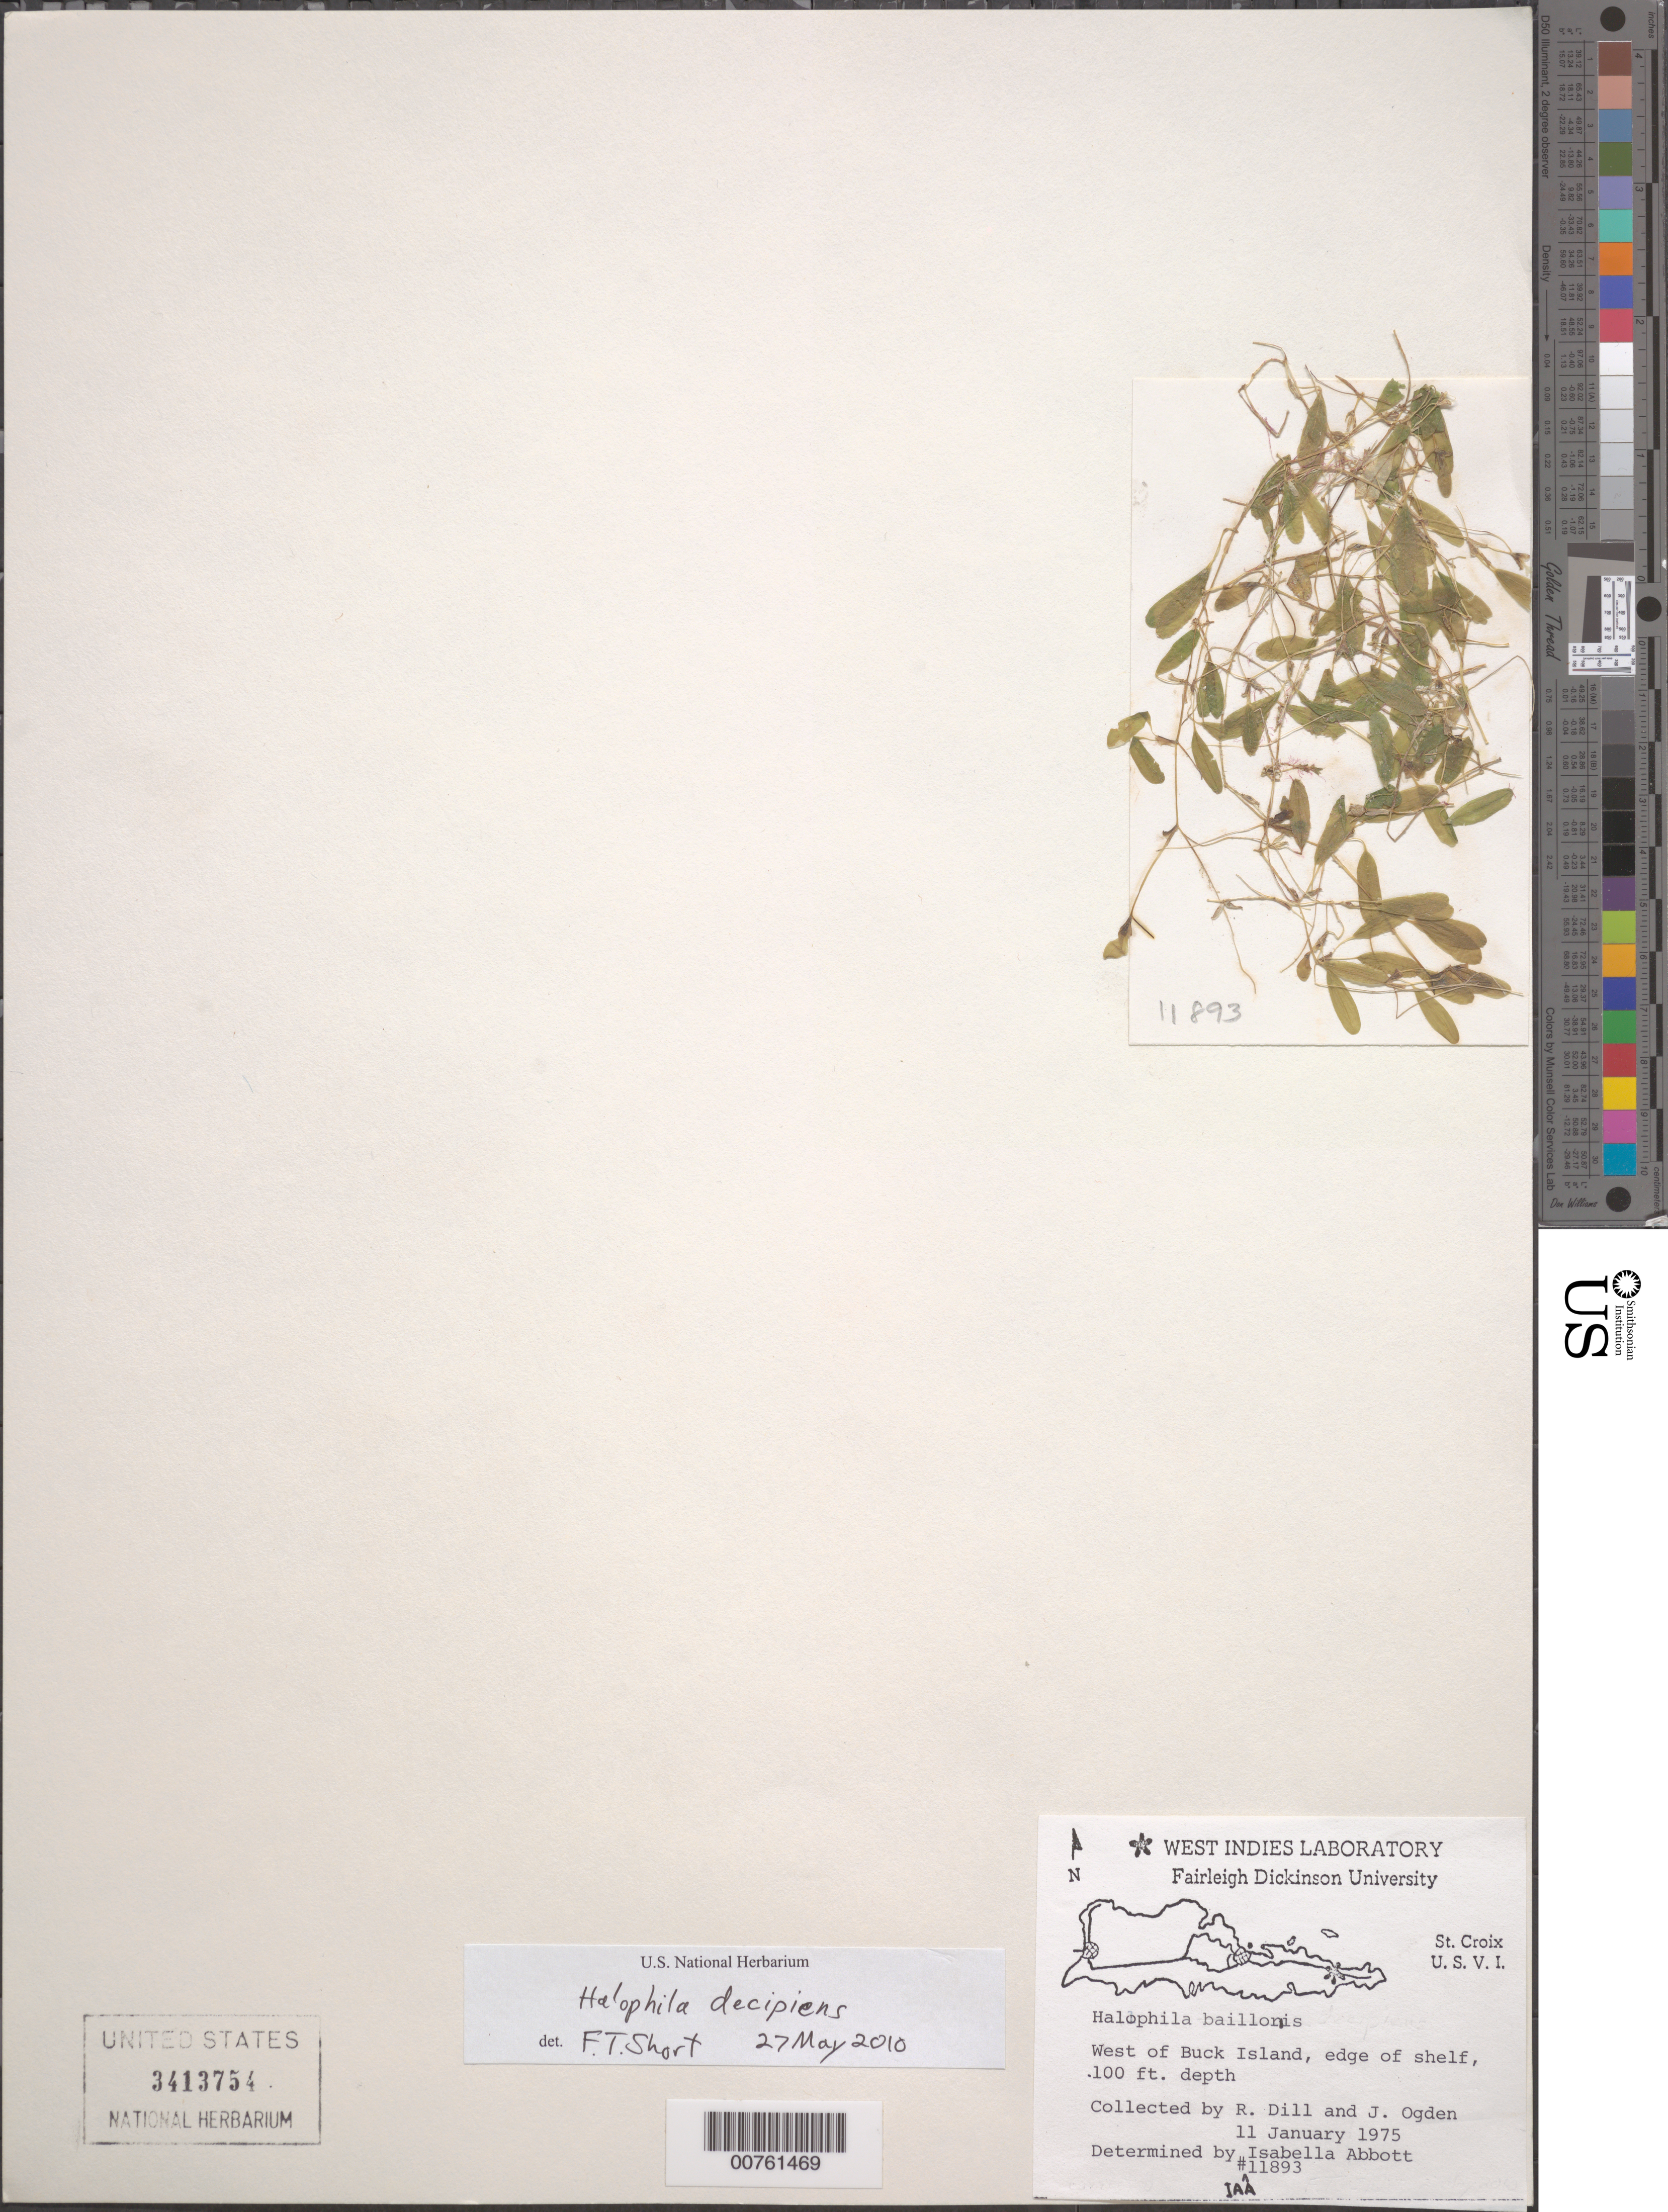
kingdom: Plantae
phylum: Tracheophyta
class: Liliopsida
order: Alismatales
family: Hydrocharitaceae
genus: Halophila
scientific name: Halophila decipiens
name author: Ostenf.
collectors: R. Dill & J. Ogden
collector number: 11893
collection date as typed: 11 Jan 1975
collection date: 1975-01-11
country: U.S. Virgin Islands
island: St. Croix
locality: West of Buck Island.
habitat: Edge of shelf.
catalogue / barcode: US 3413754